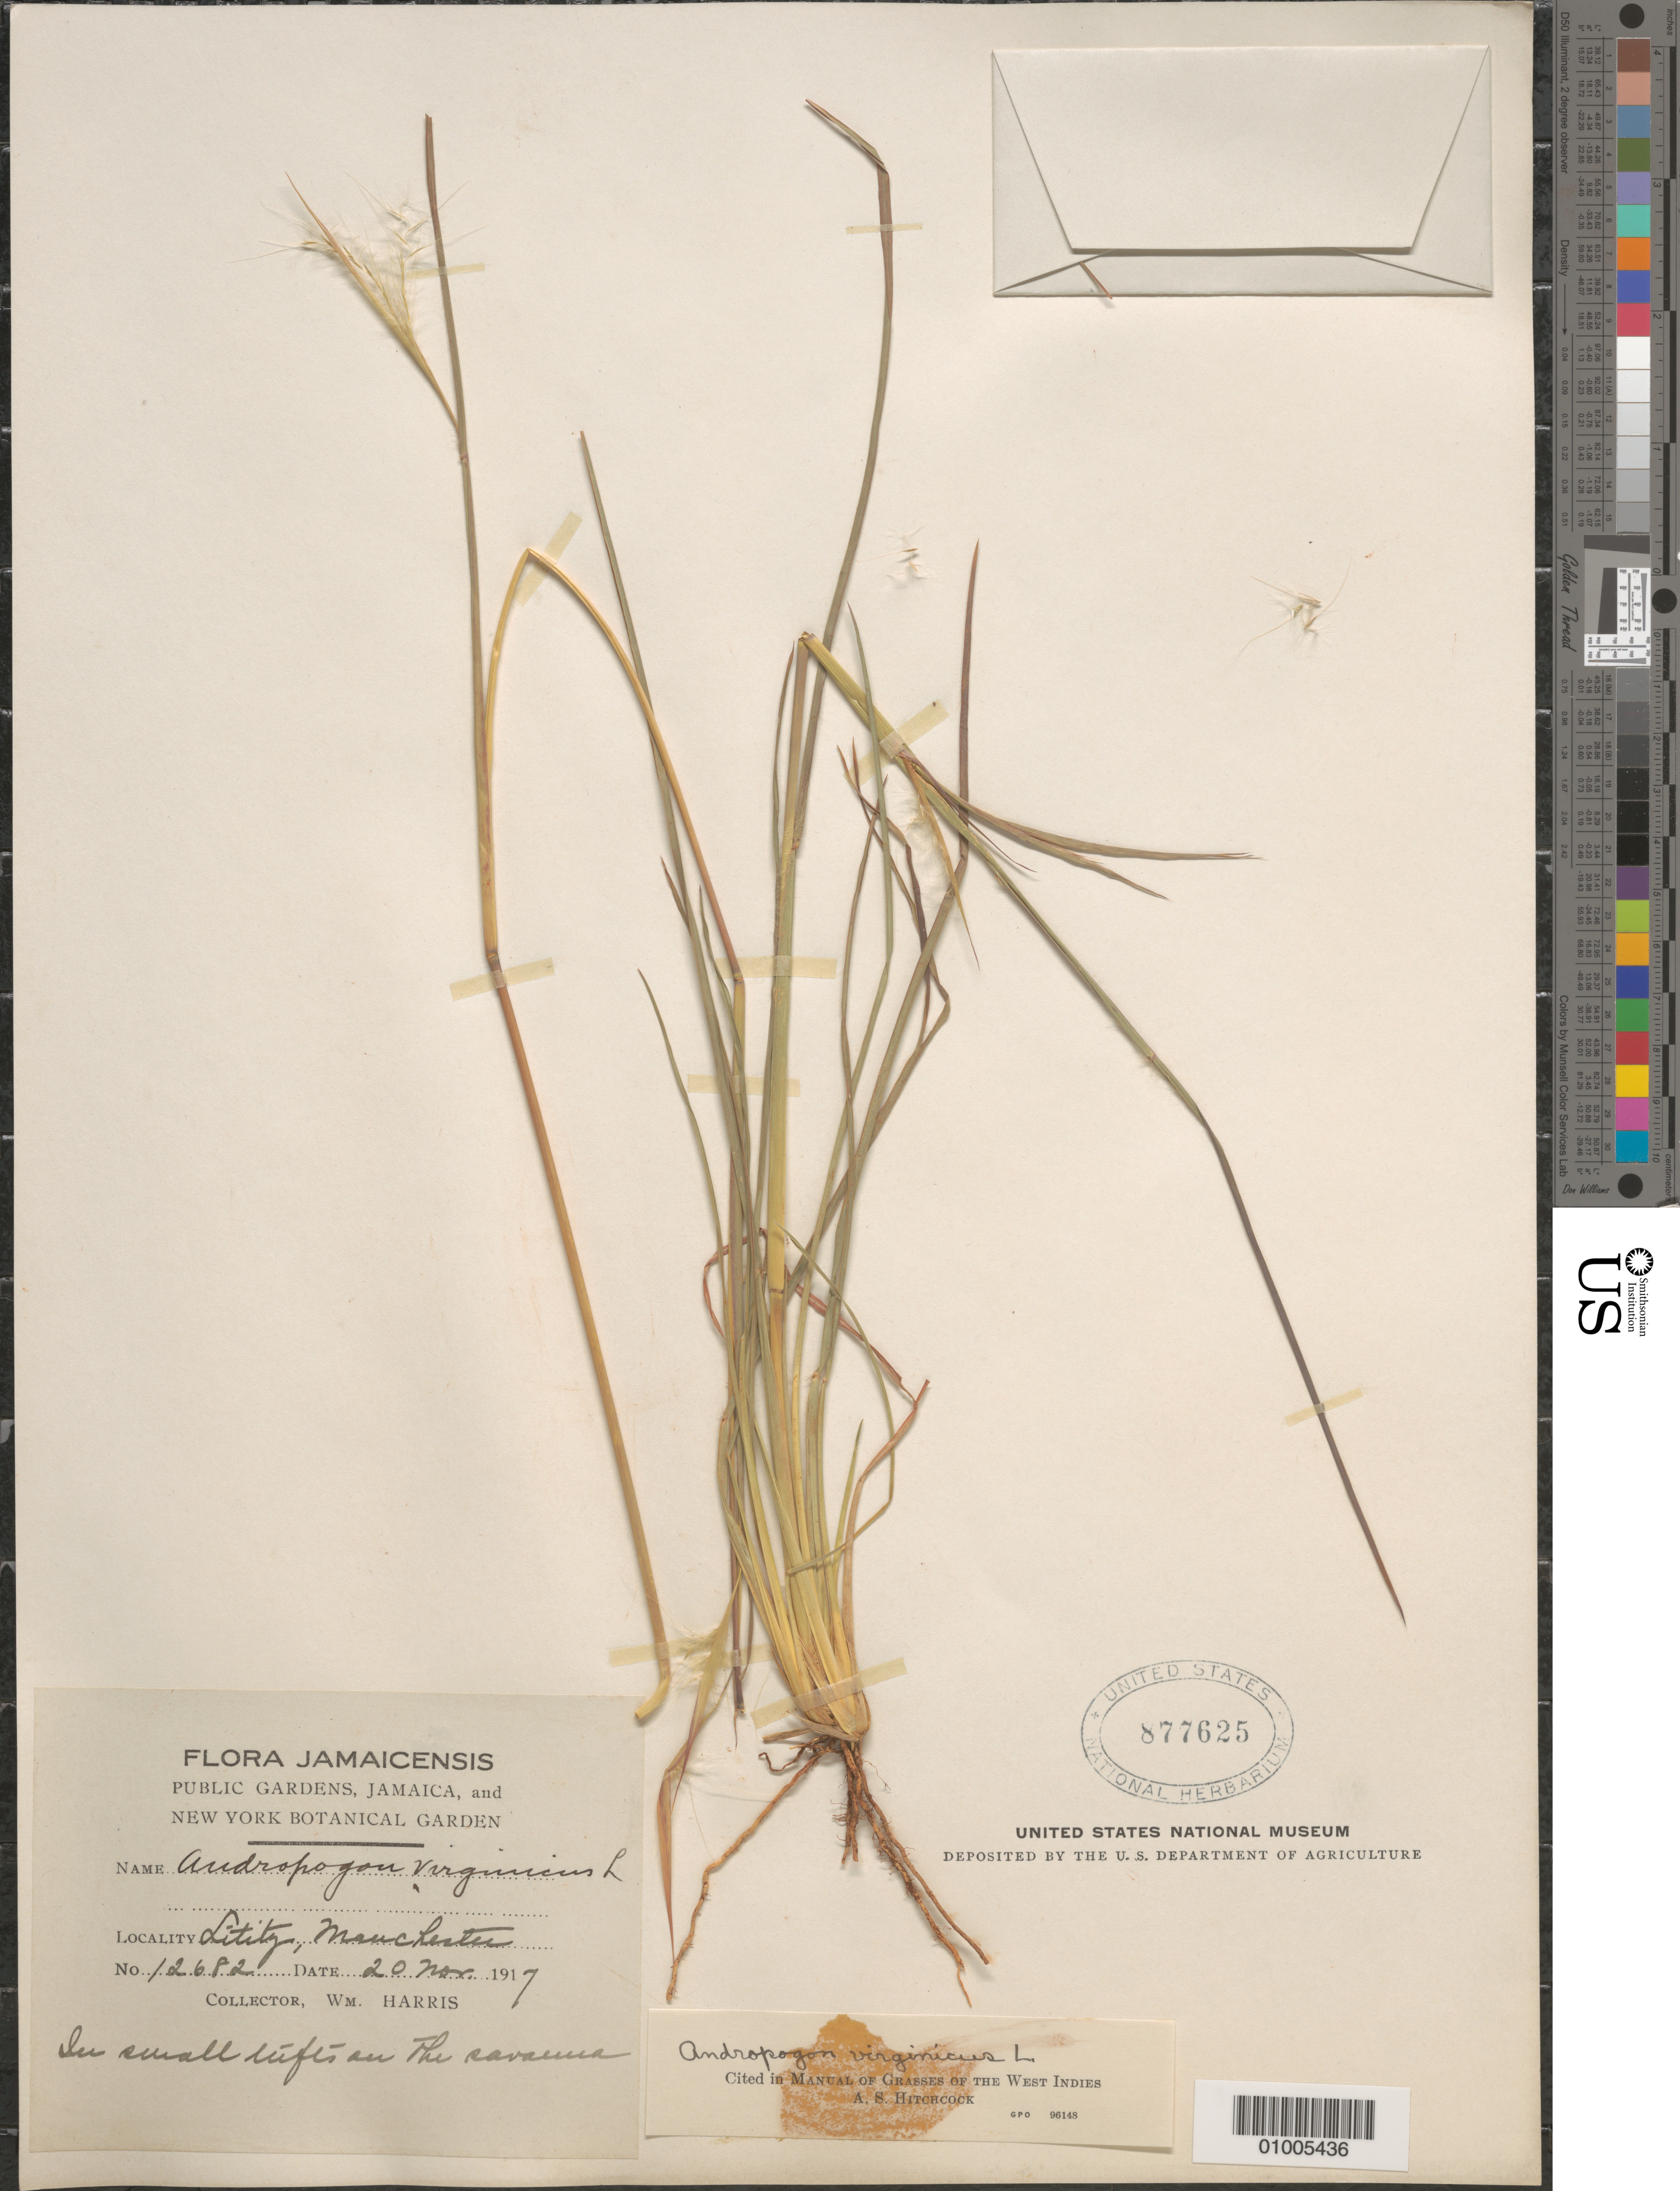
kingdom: Plantae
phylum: Tracheophyta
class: Liliopsida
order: Poales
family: Poaceae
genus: Andropogon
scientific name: Andropogon virginicus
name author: L.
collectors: W. H. Harris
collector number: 12682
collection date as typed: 20 Nov 1917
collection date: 1917-11-20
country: Jamaica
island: Jamaica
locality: In small tufts on the savanna. Lititz, Manchester.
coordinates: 0 N, 0 E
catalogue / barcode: US 877625